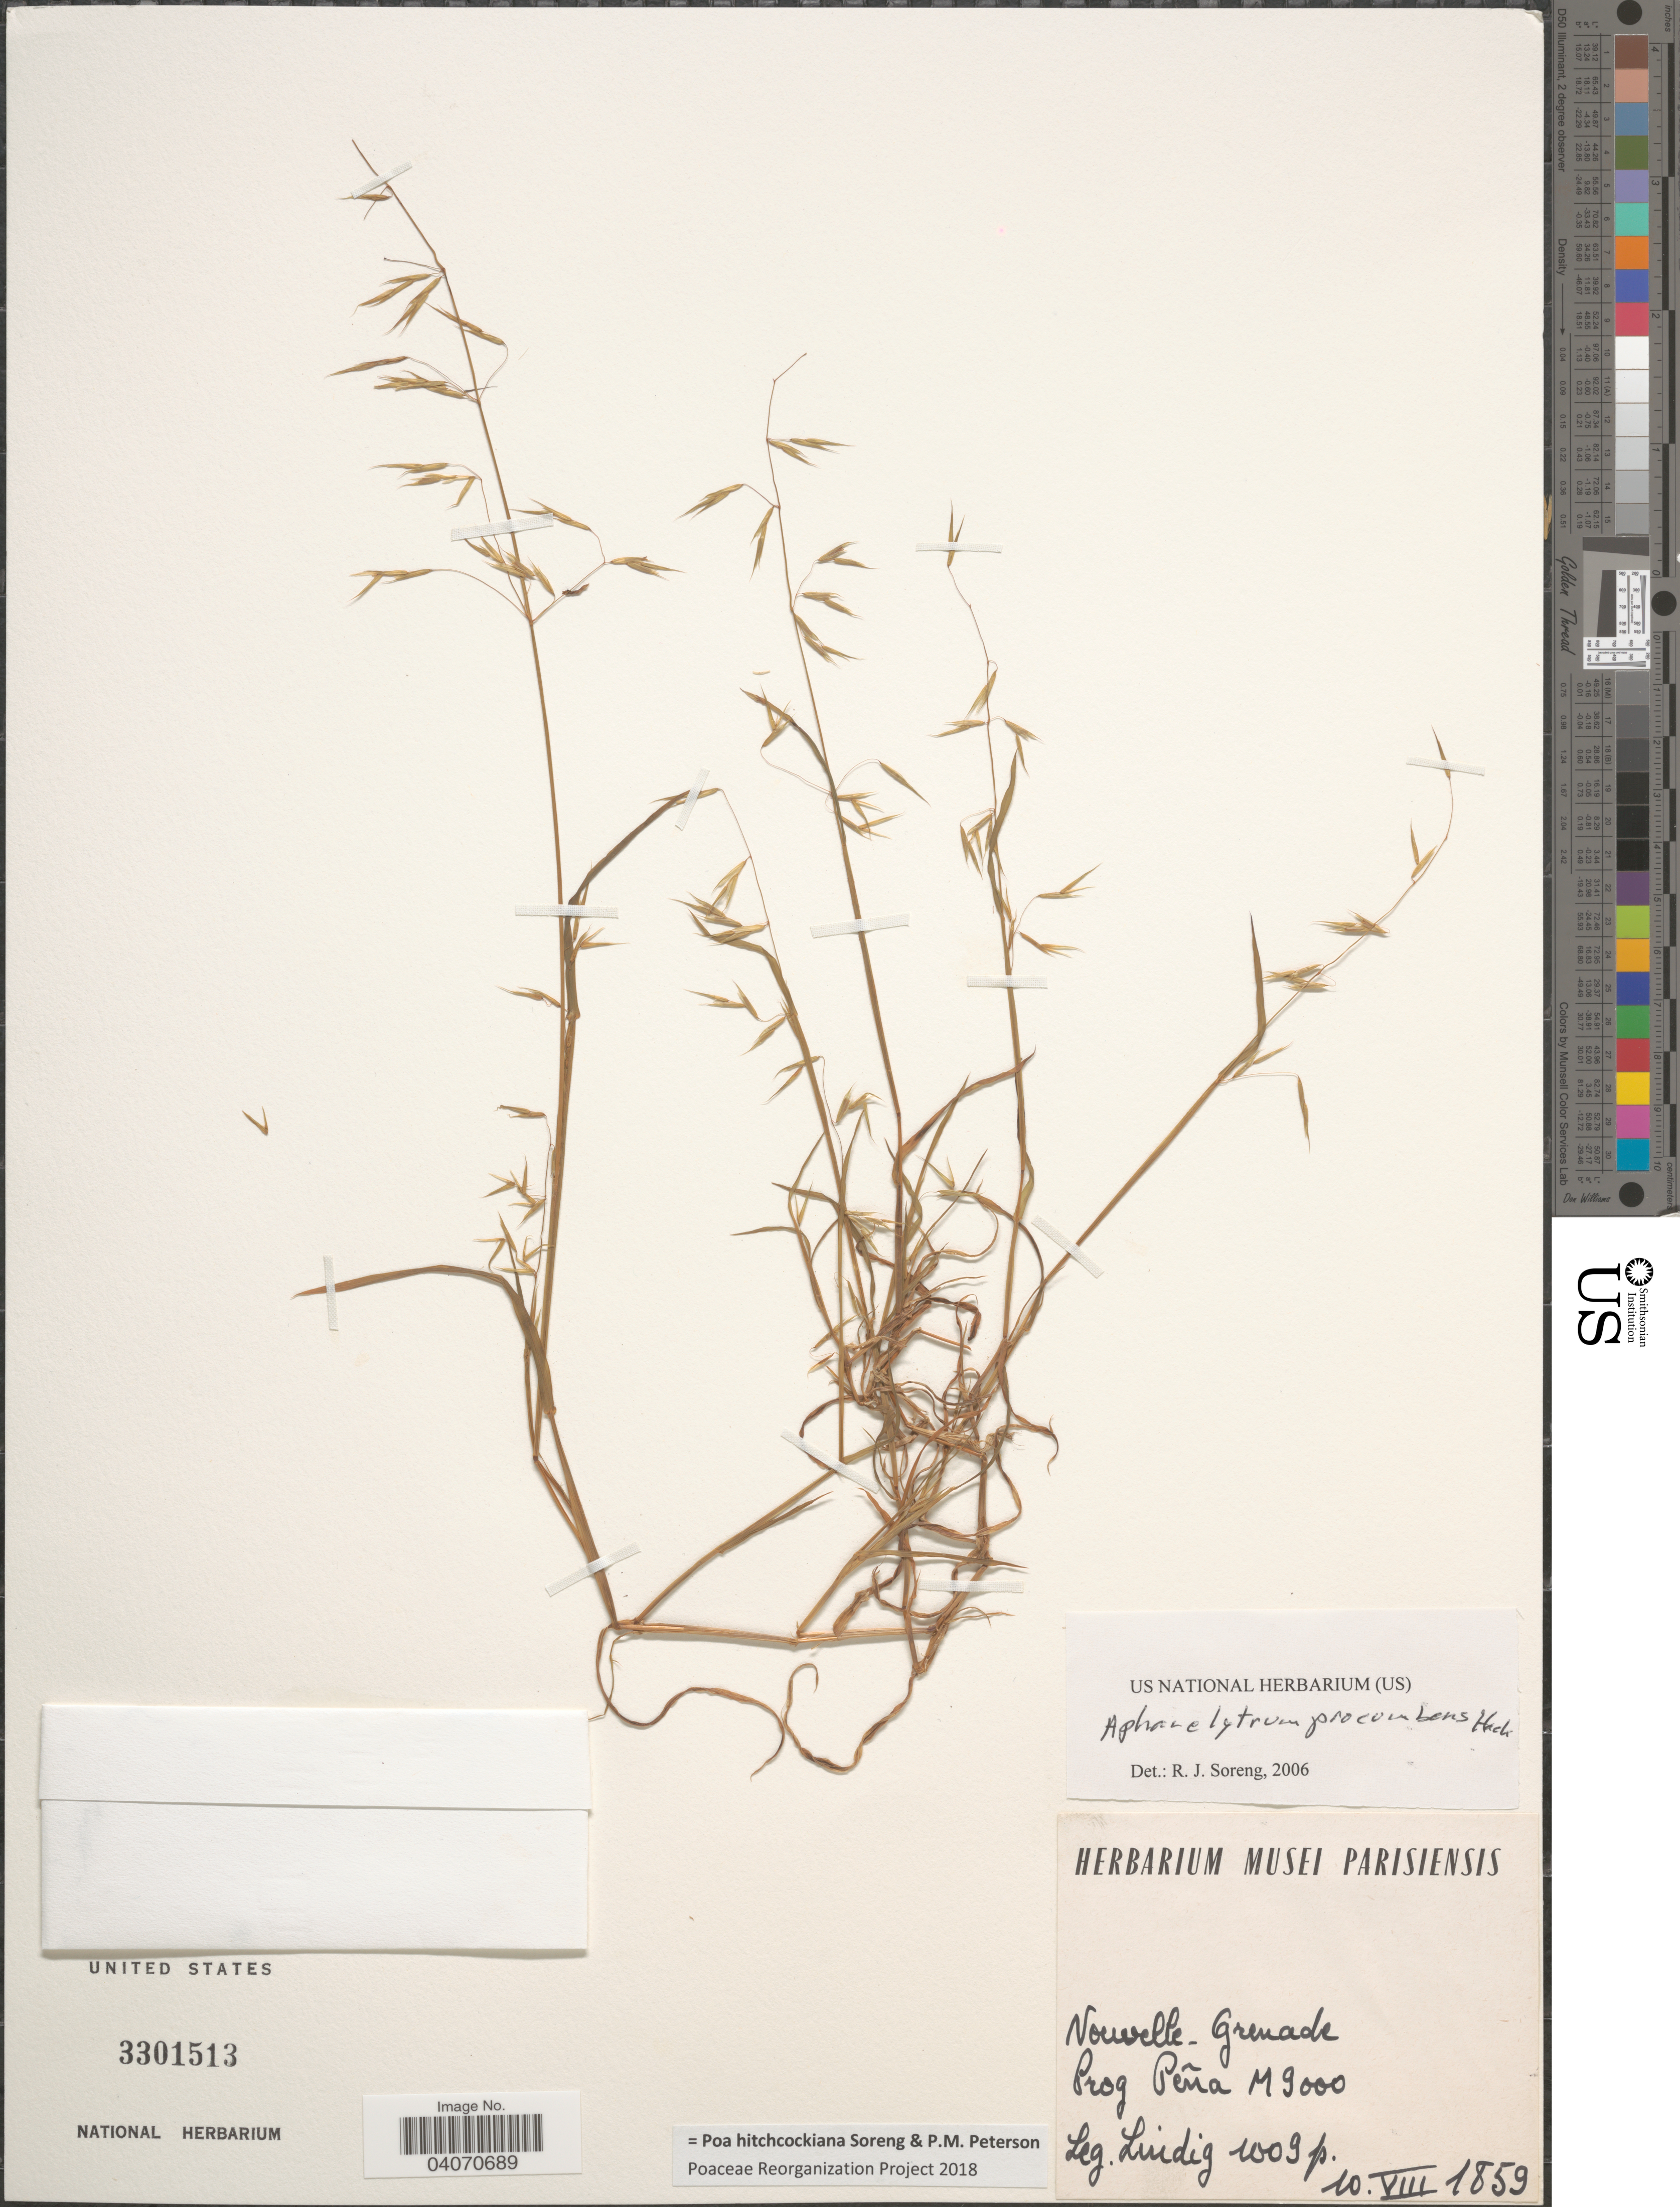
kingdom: Plantae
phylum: Tracheophyta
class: Liliopsida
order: Poales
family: Poaceae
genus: Poa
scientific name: Poa hitchcockiana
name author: Soreng & P.M. Peterson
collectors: -. Lindig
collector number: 1009p*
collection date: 1859-08-10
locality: Nouvelle-Grenade. Prog Peña.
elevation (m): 9000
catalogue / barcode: US 3301513